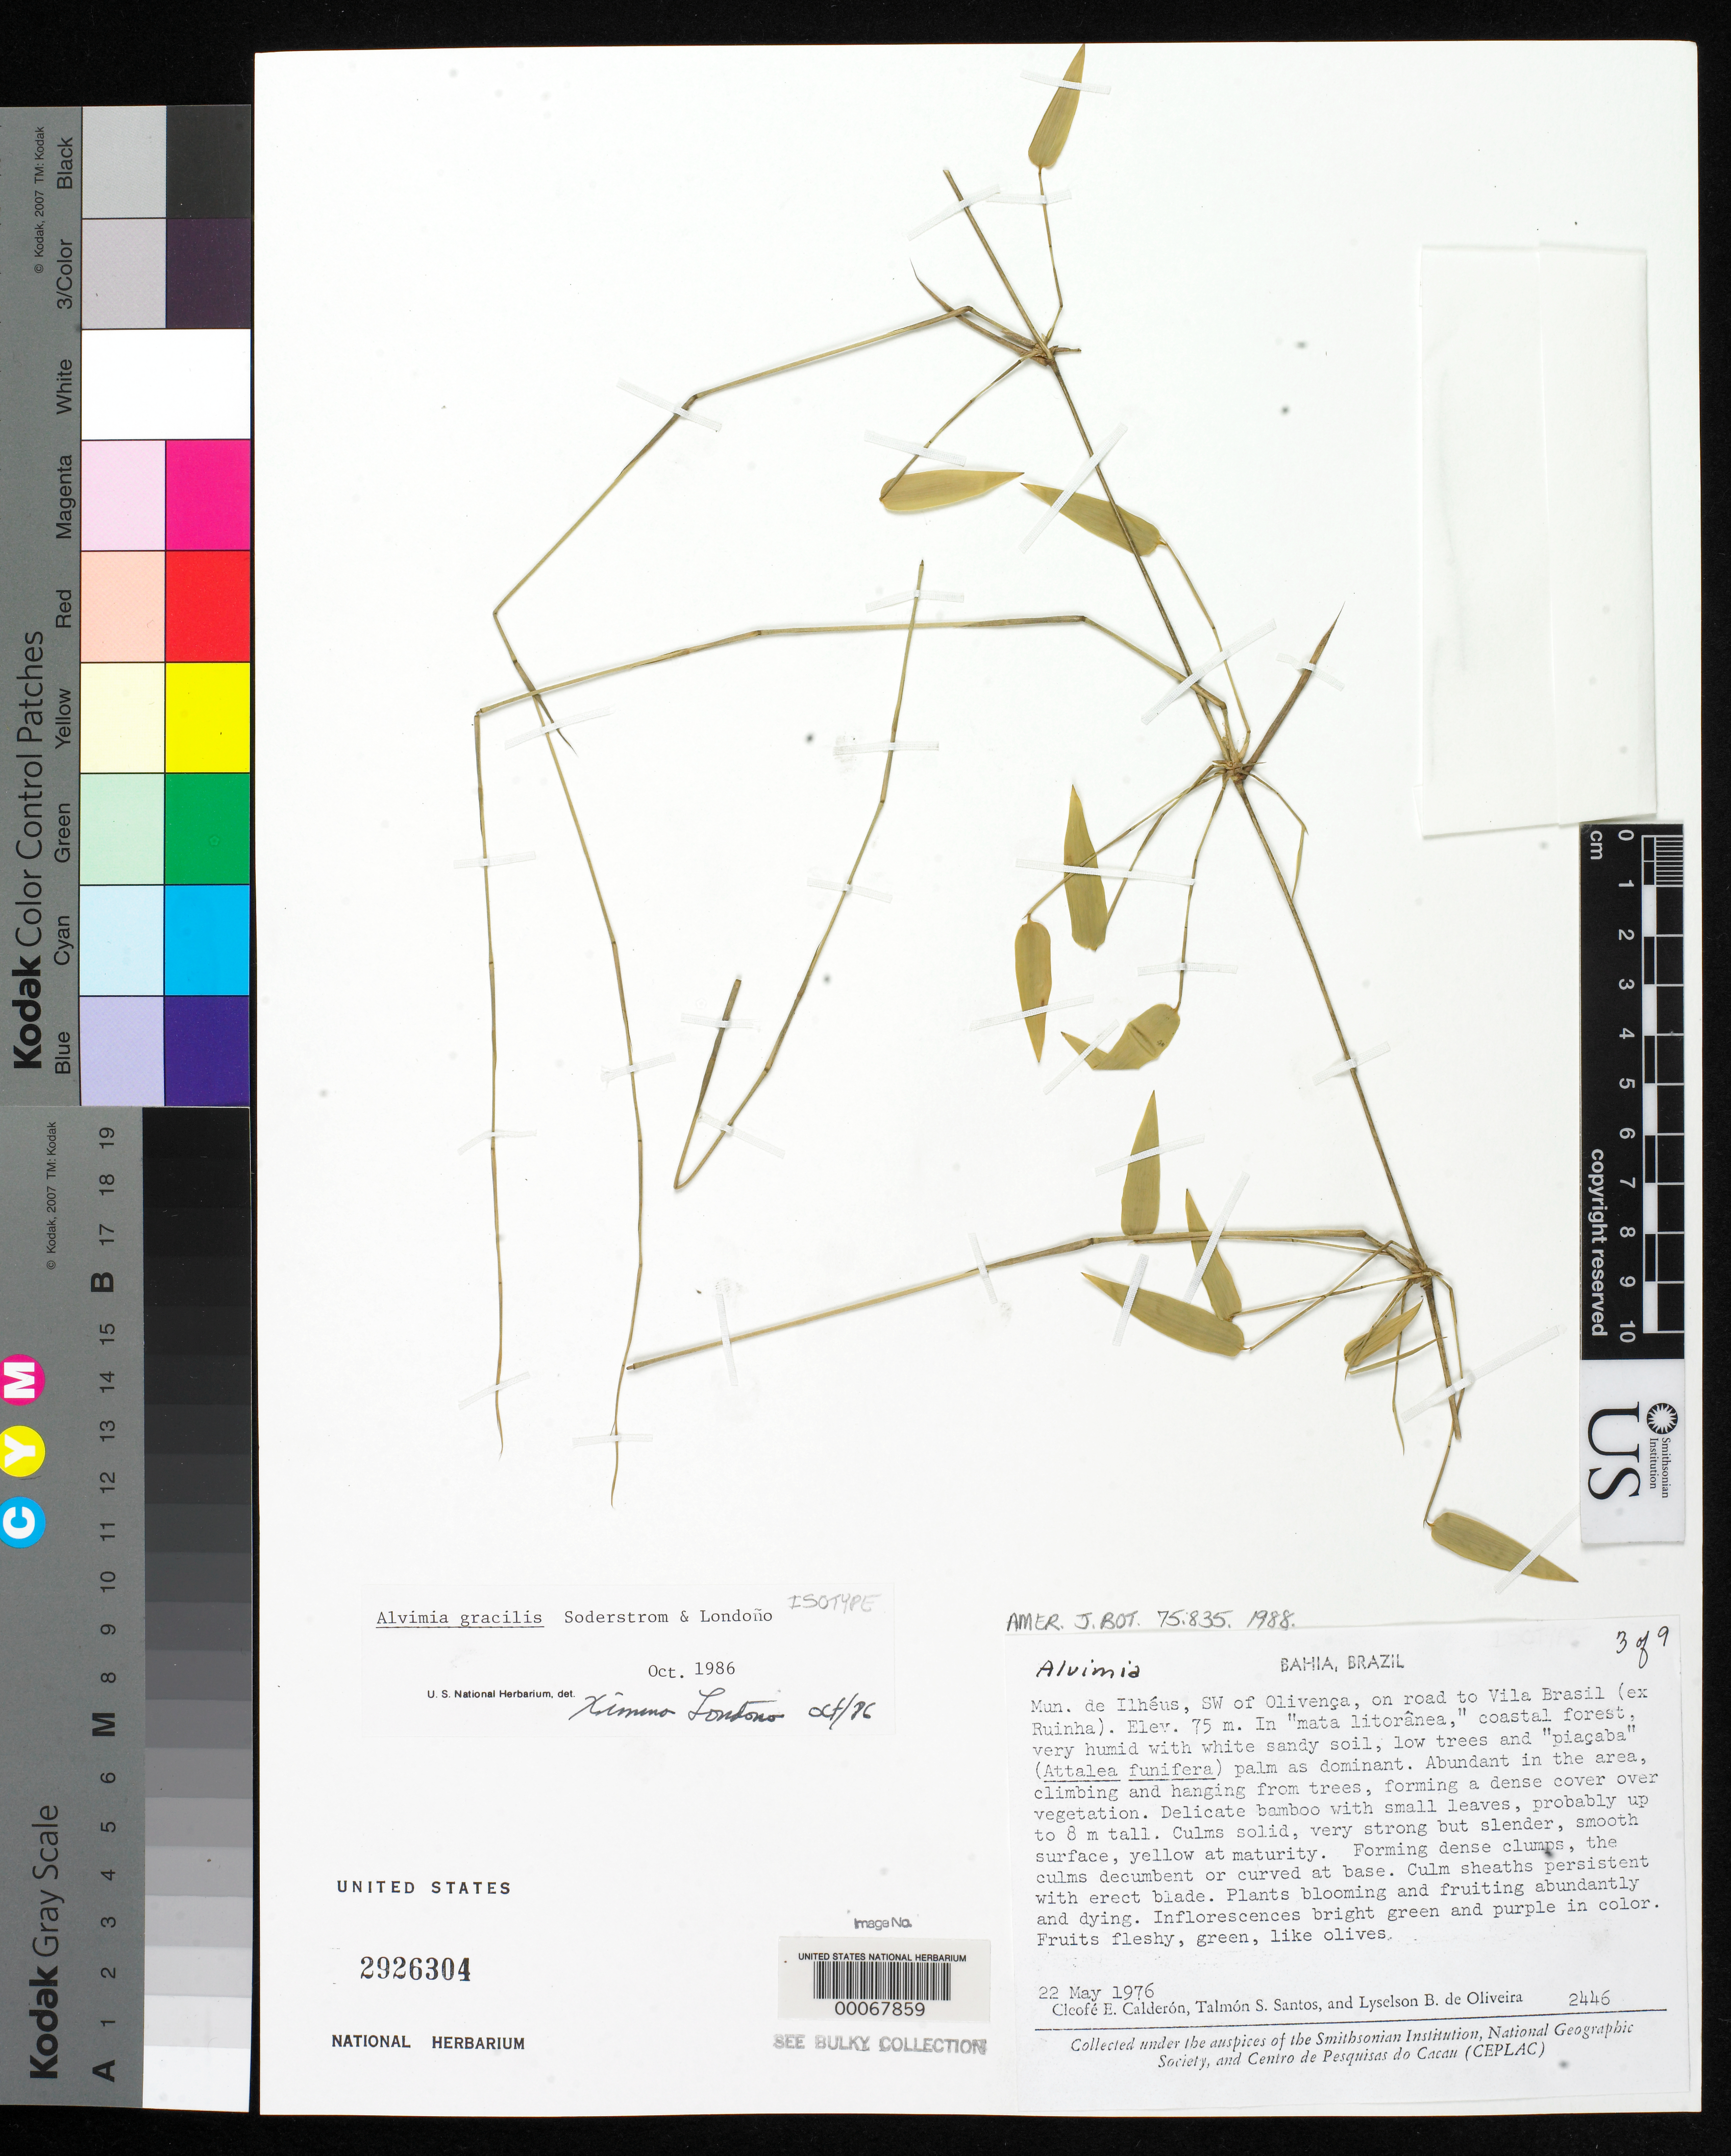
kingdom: Plantae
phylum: Tracheophyta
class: Liliopsida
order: Poales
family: Poaceae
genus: Alvimia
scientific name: Alvimia gracilis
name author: Soderstr. & Londoño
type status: Isotype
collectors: C. E. Calderón, T. S. Santos & L. de Oliveira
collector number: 2446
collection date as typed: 22 May 1976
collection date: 1976-05-22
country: Brazil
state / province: Bahia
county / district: Ilhéus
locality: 16 km SW of Olivenca on road to Vila Brasil.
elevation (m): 75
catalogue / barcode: US 2926304